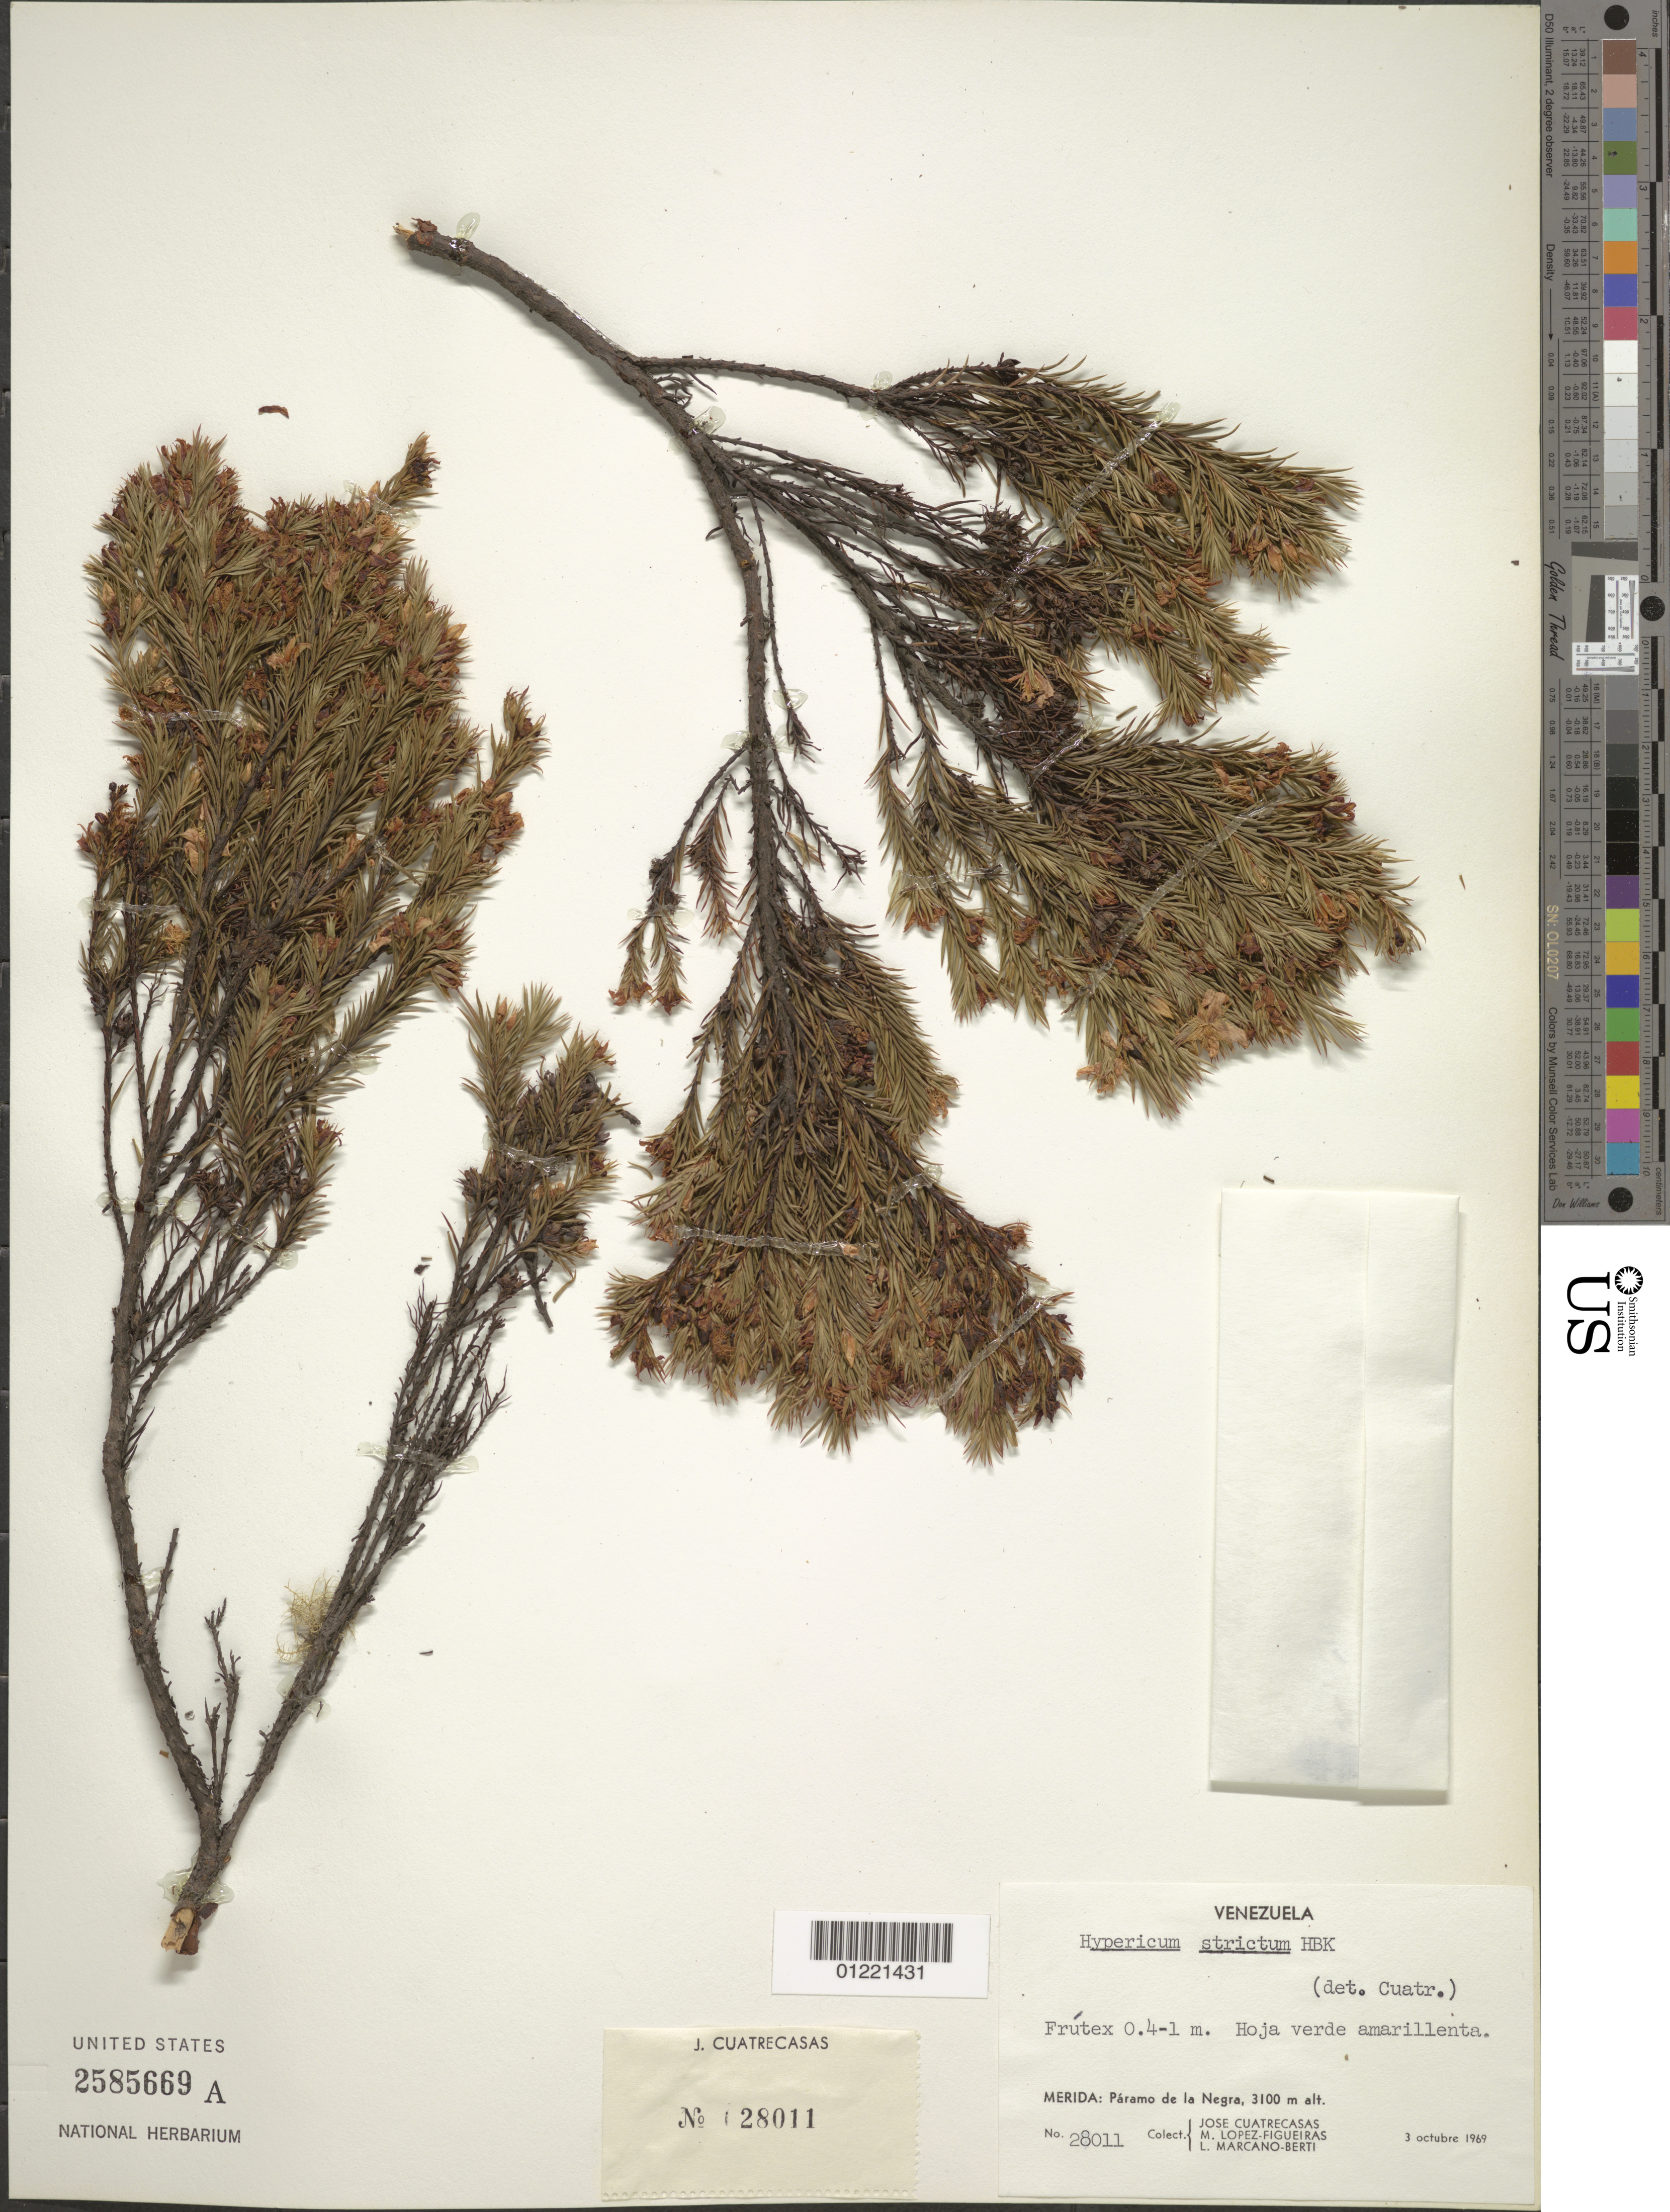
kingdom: Plantae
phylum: Tracheophyta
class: Magnoliopsida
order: Malpighiales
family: Hypericaceae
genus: Hypericum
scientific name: Hypericum juniperinum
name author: Kunth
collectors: J. Cuatrecasas, M. López Figueiras & L. Marcano-Berti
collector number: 28011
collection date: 1969-10-03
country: Venezuela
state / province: Mérida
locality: Páramo de la Negra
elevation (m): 3100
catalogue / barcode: US 2585669A